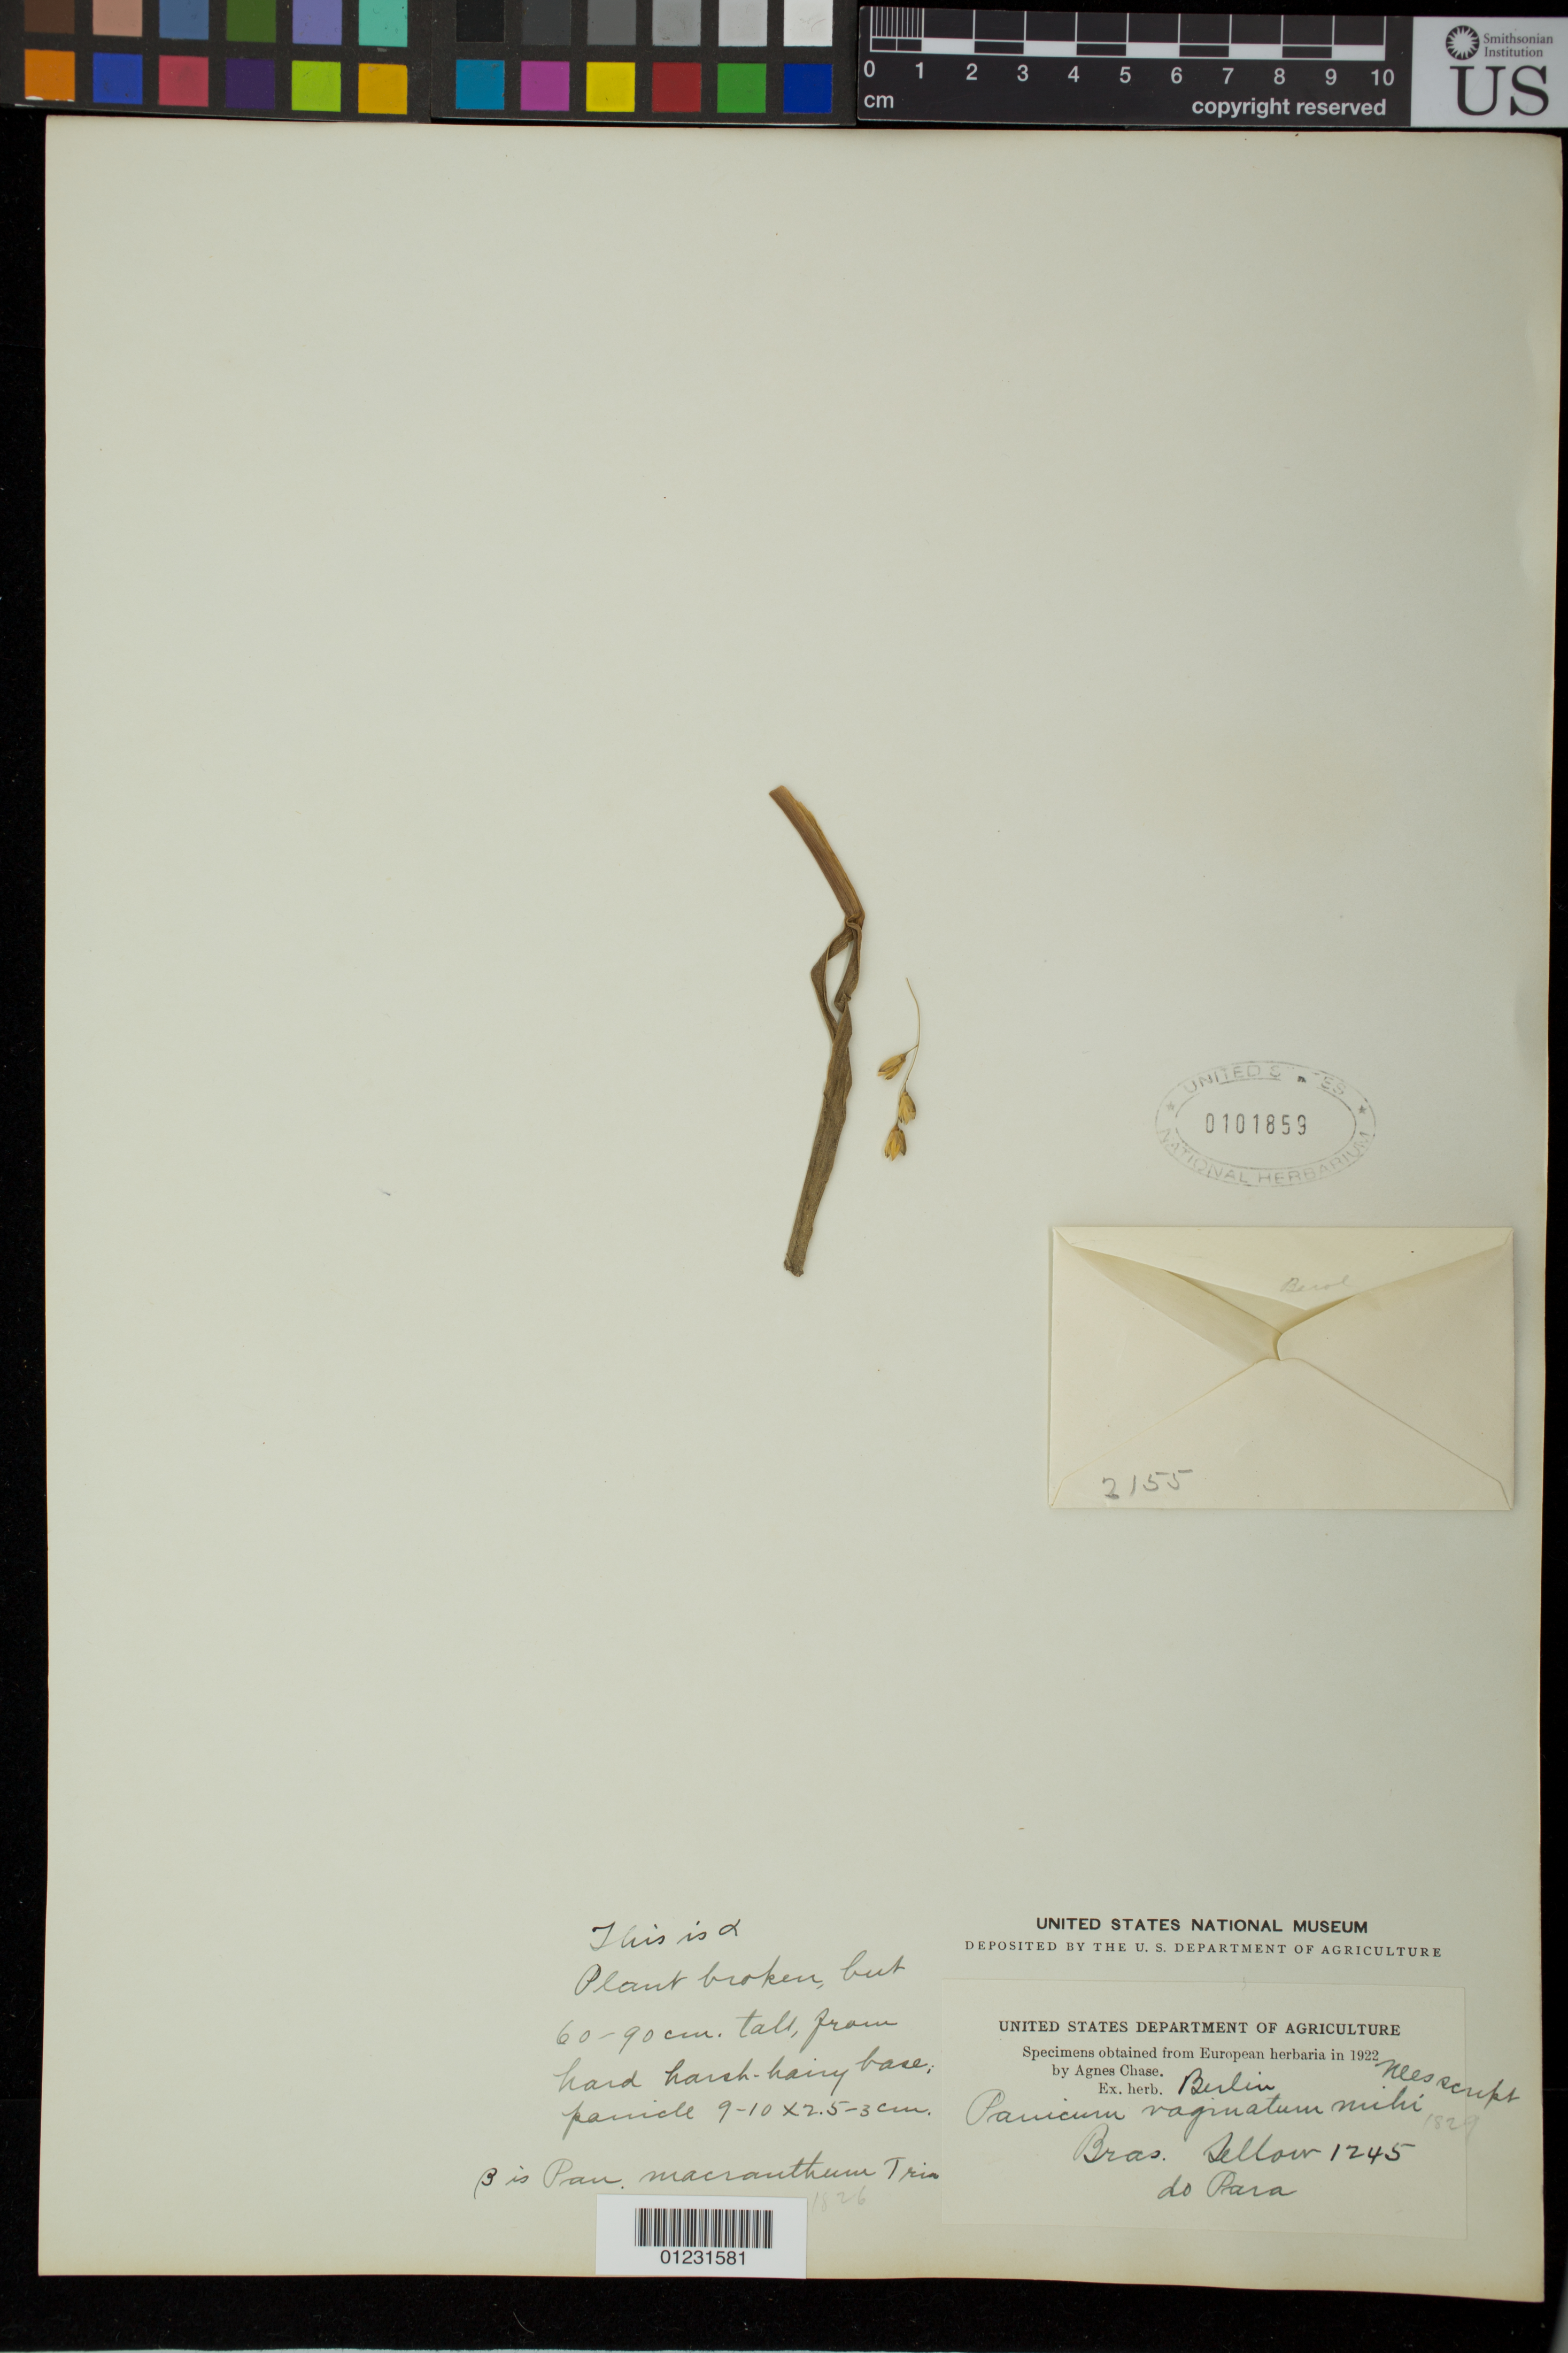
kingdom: Plantae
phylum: Tracheophyta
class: Liliopsida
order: Poales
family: Poaceae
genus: Panicum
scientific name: Panicum vaginatum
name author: Nees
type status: Isotype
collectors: F. Sellow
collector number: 1245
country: Brazil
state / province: Pará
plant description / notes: Fragmentary material of type specimen ex herb. Berlin.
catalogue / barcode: US 101859